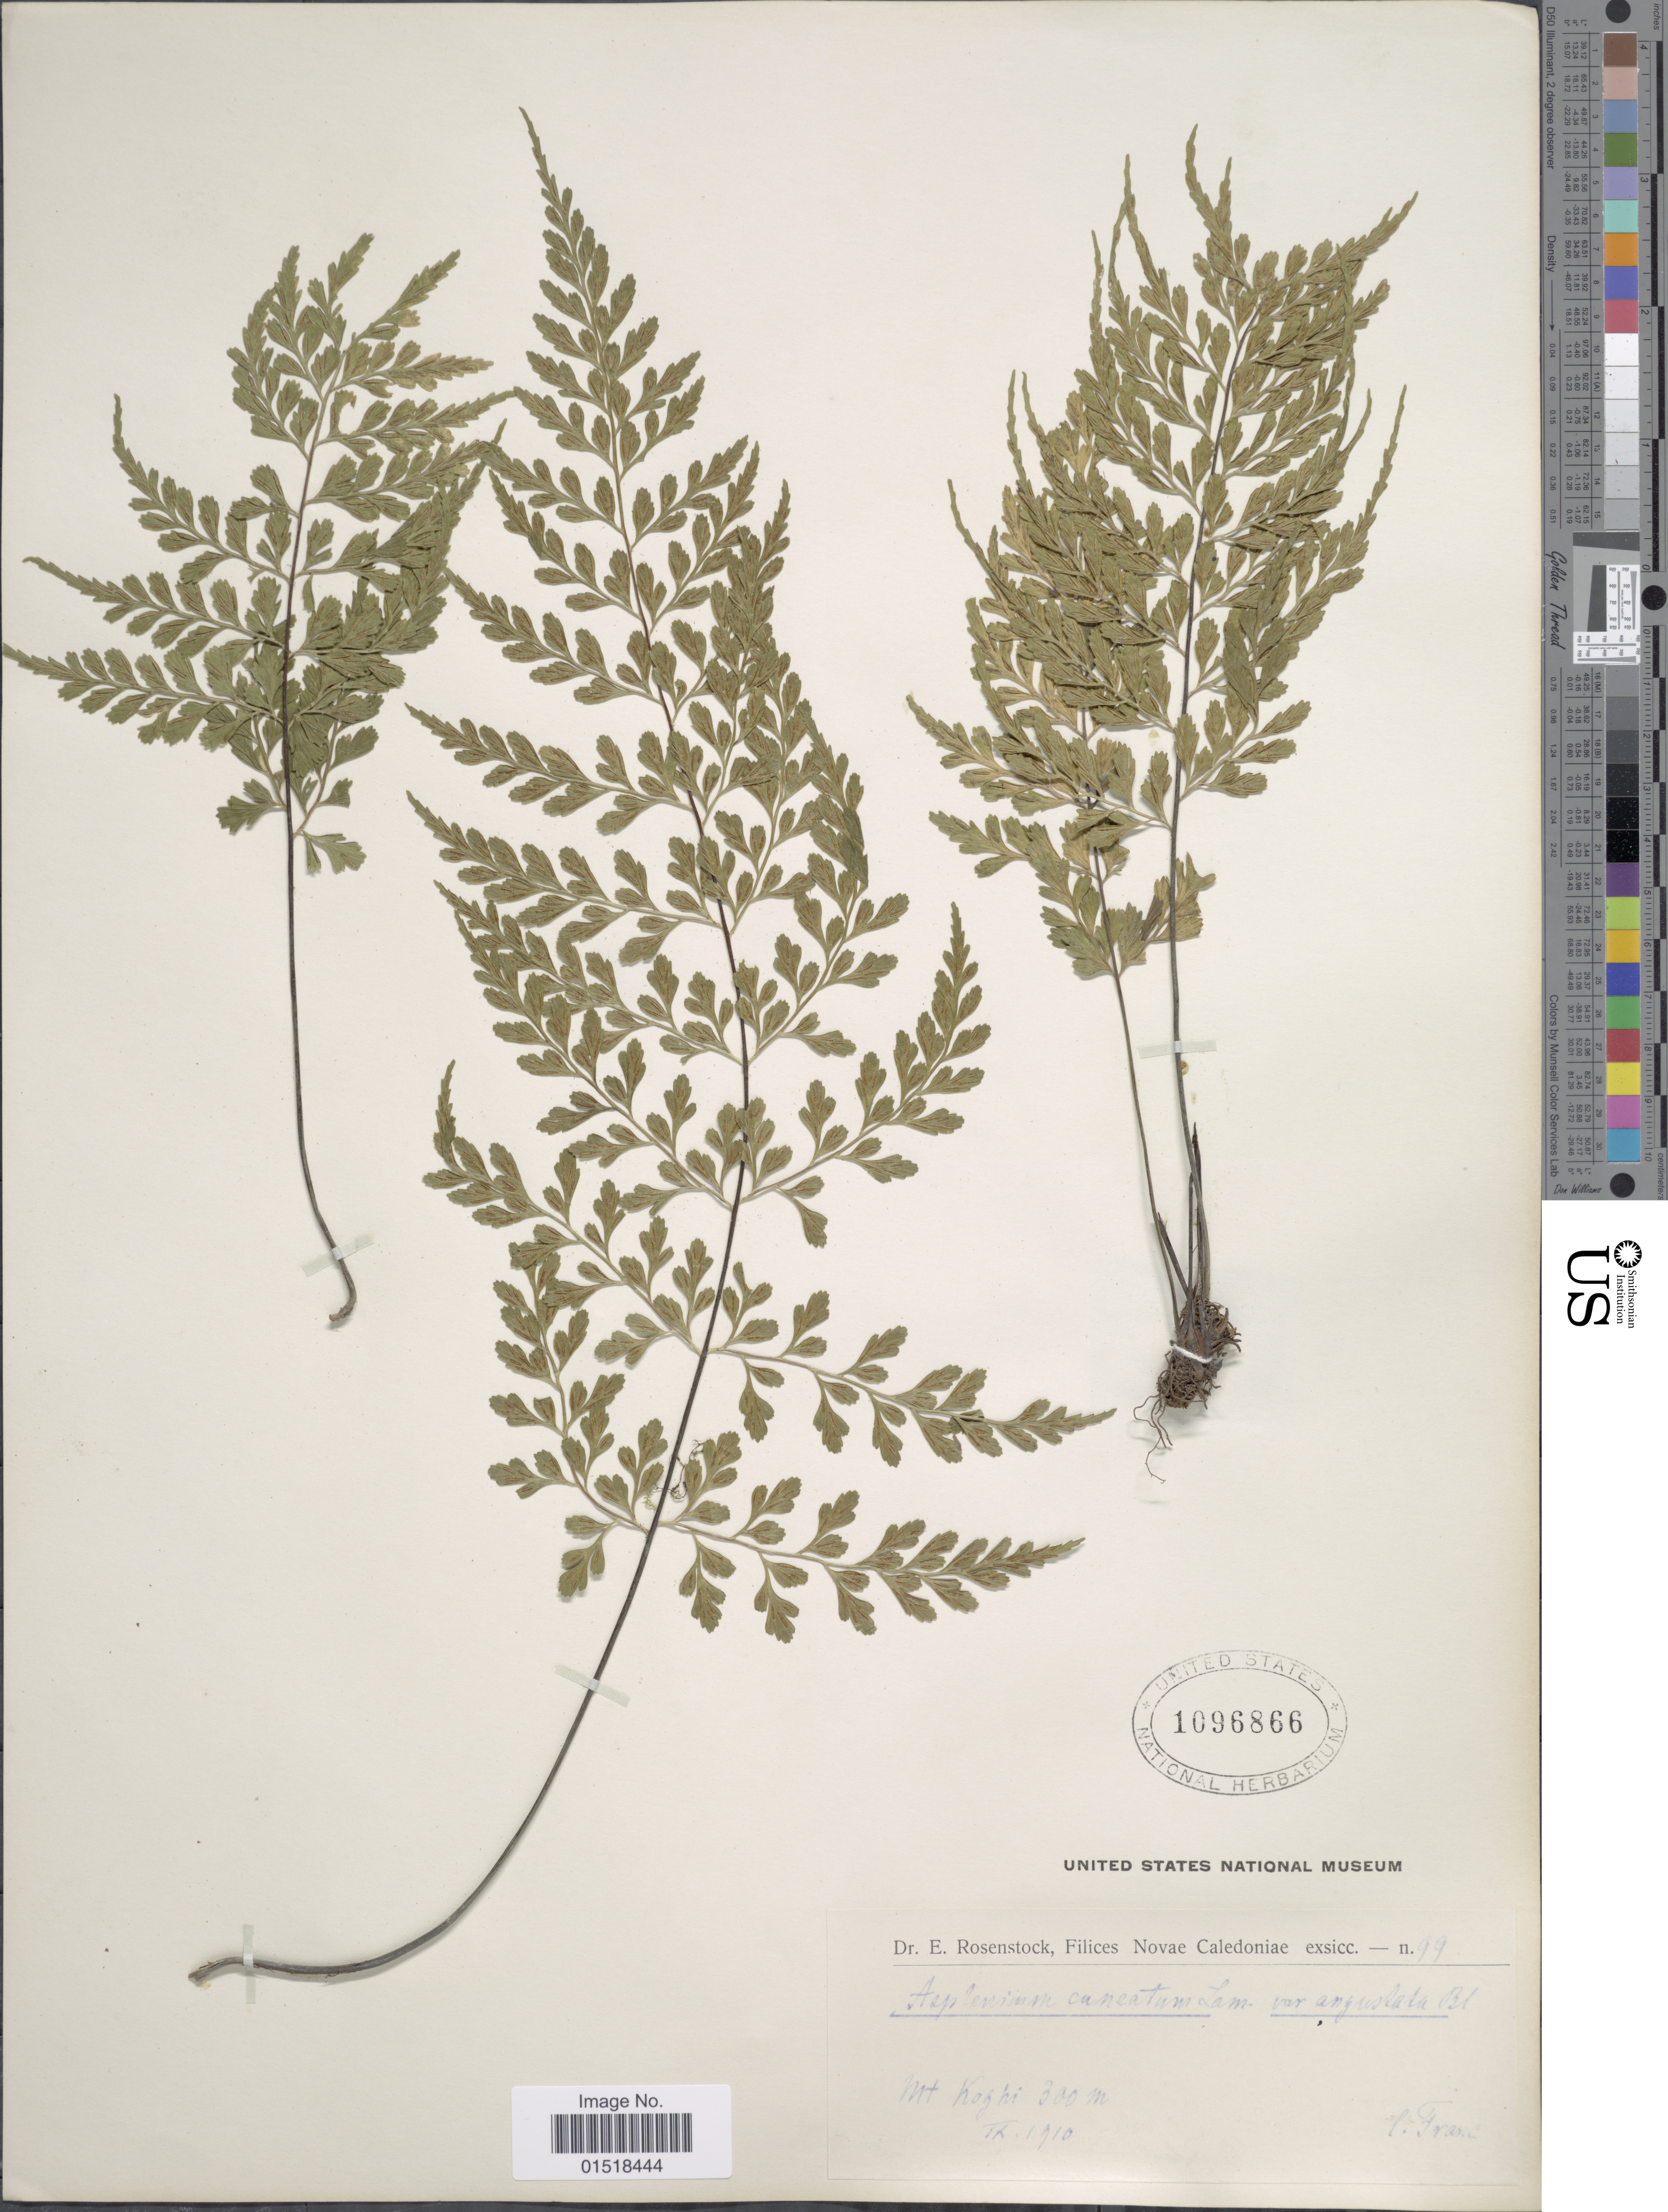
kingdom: Plantae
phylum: Tracheophyta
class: Polypodiopsida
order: Polypodiales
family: Aspleniaceae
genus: Asplenium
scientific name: Asplenium sp.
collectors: Franc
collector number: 99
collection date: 1910-09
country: New Caledonia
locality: Mt. Koghi.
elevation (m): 300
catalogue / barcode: US 1096866